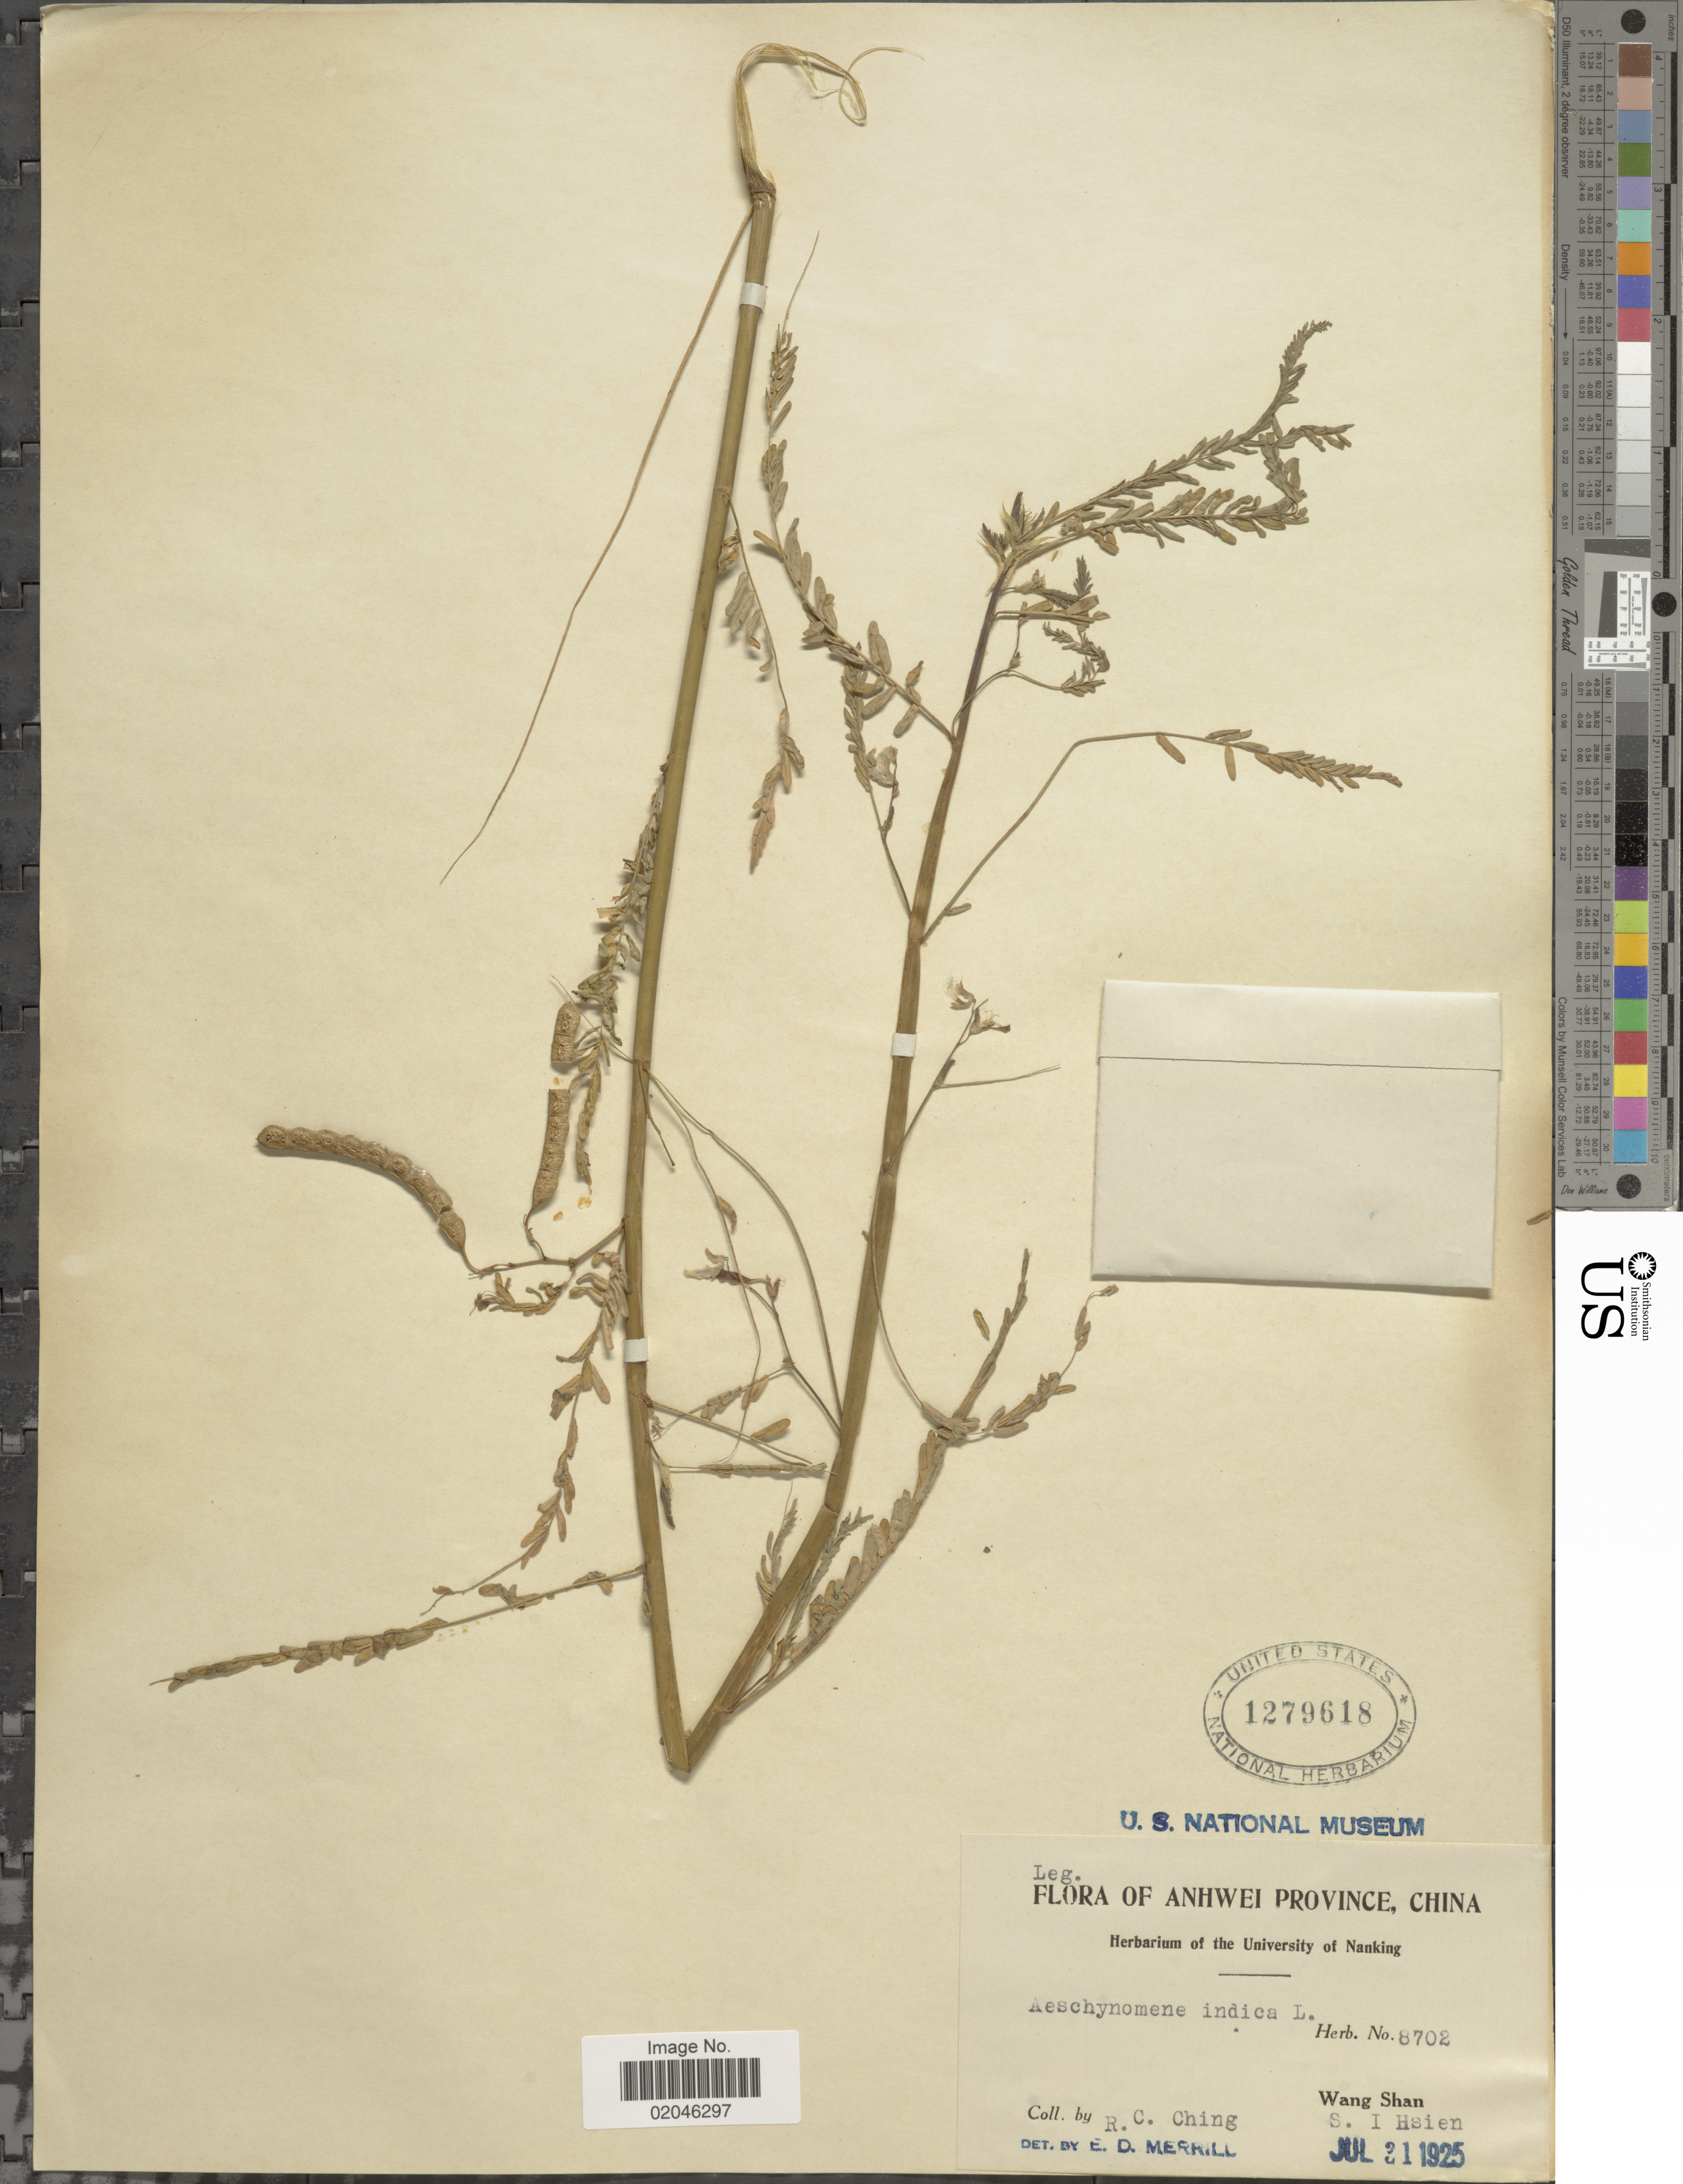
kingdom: Plantae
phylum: Tracheophyta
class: Magnoliopsida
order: Fabales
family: Fabaceae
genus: Aeschynomene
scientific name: Aeschynomene indica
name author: L.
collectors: R. C. Ching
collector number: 8702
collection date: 1925-07-31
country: China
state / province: Anhui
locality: Anhwei Province, Wang Shan, S. I. Hsien.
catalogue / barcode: US 1279618